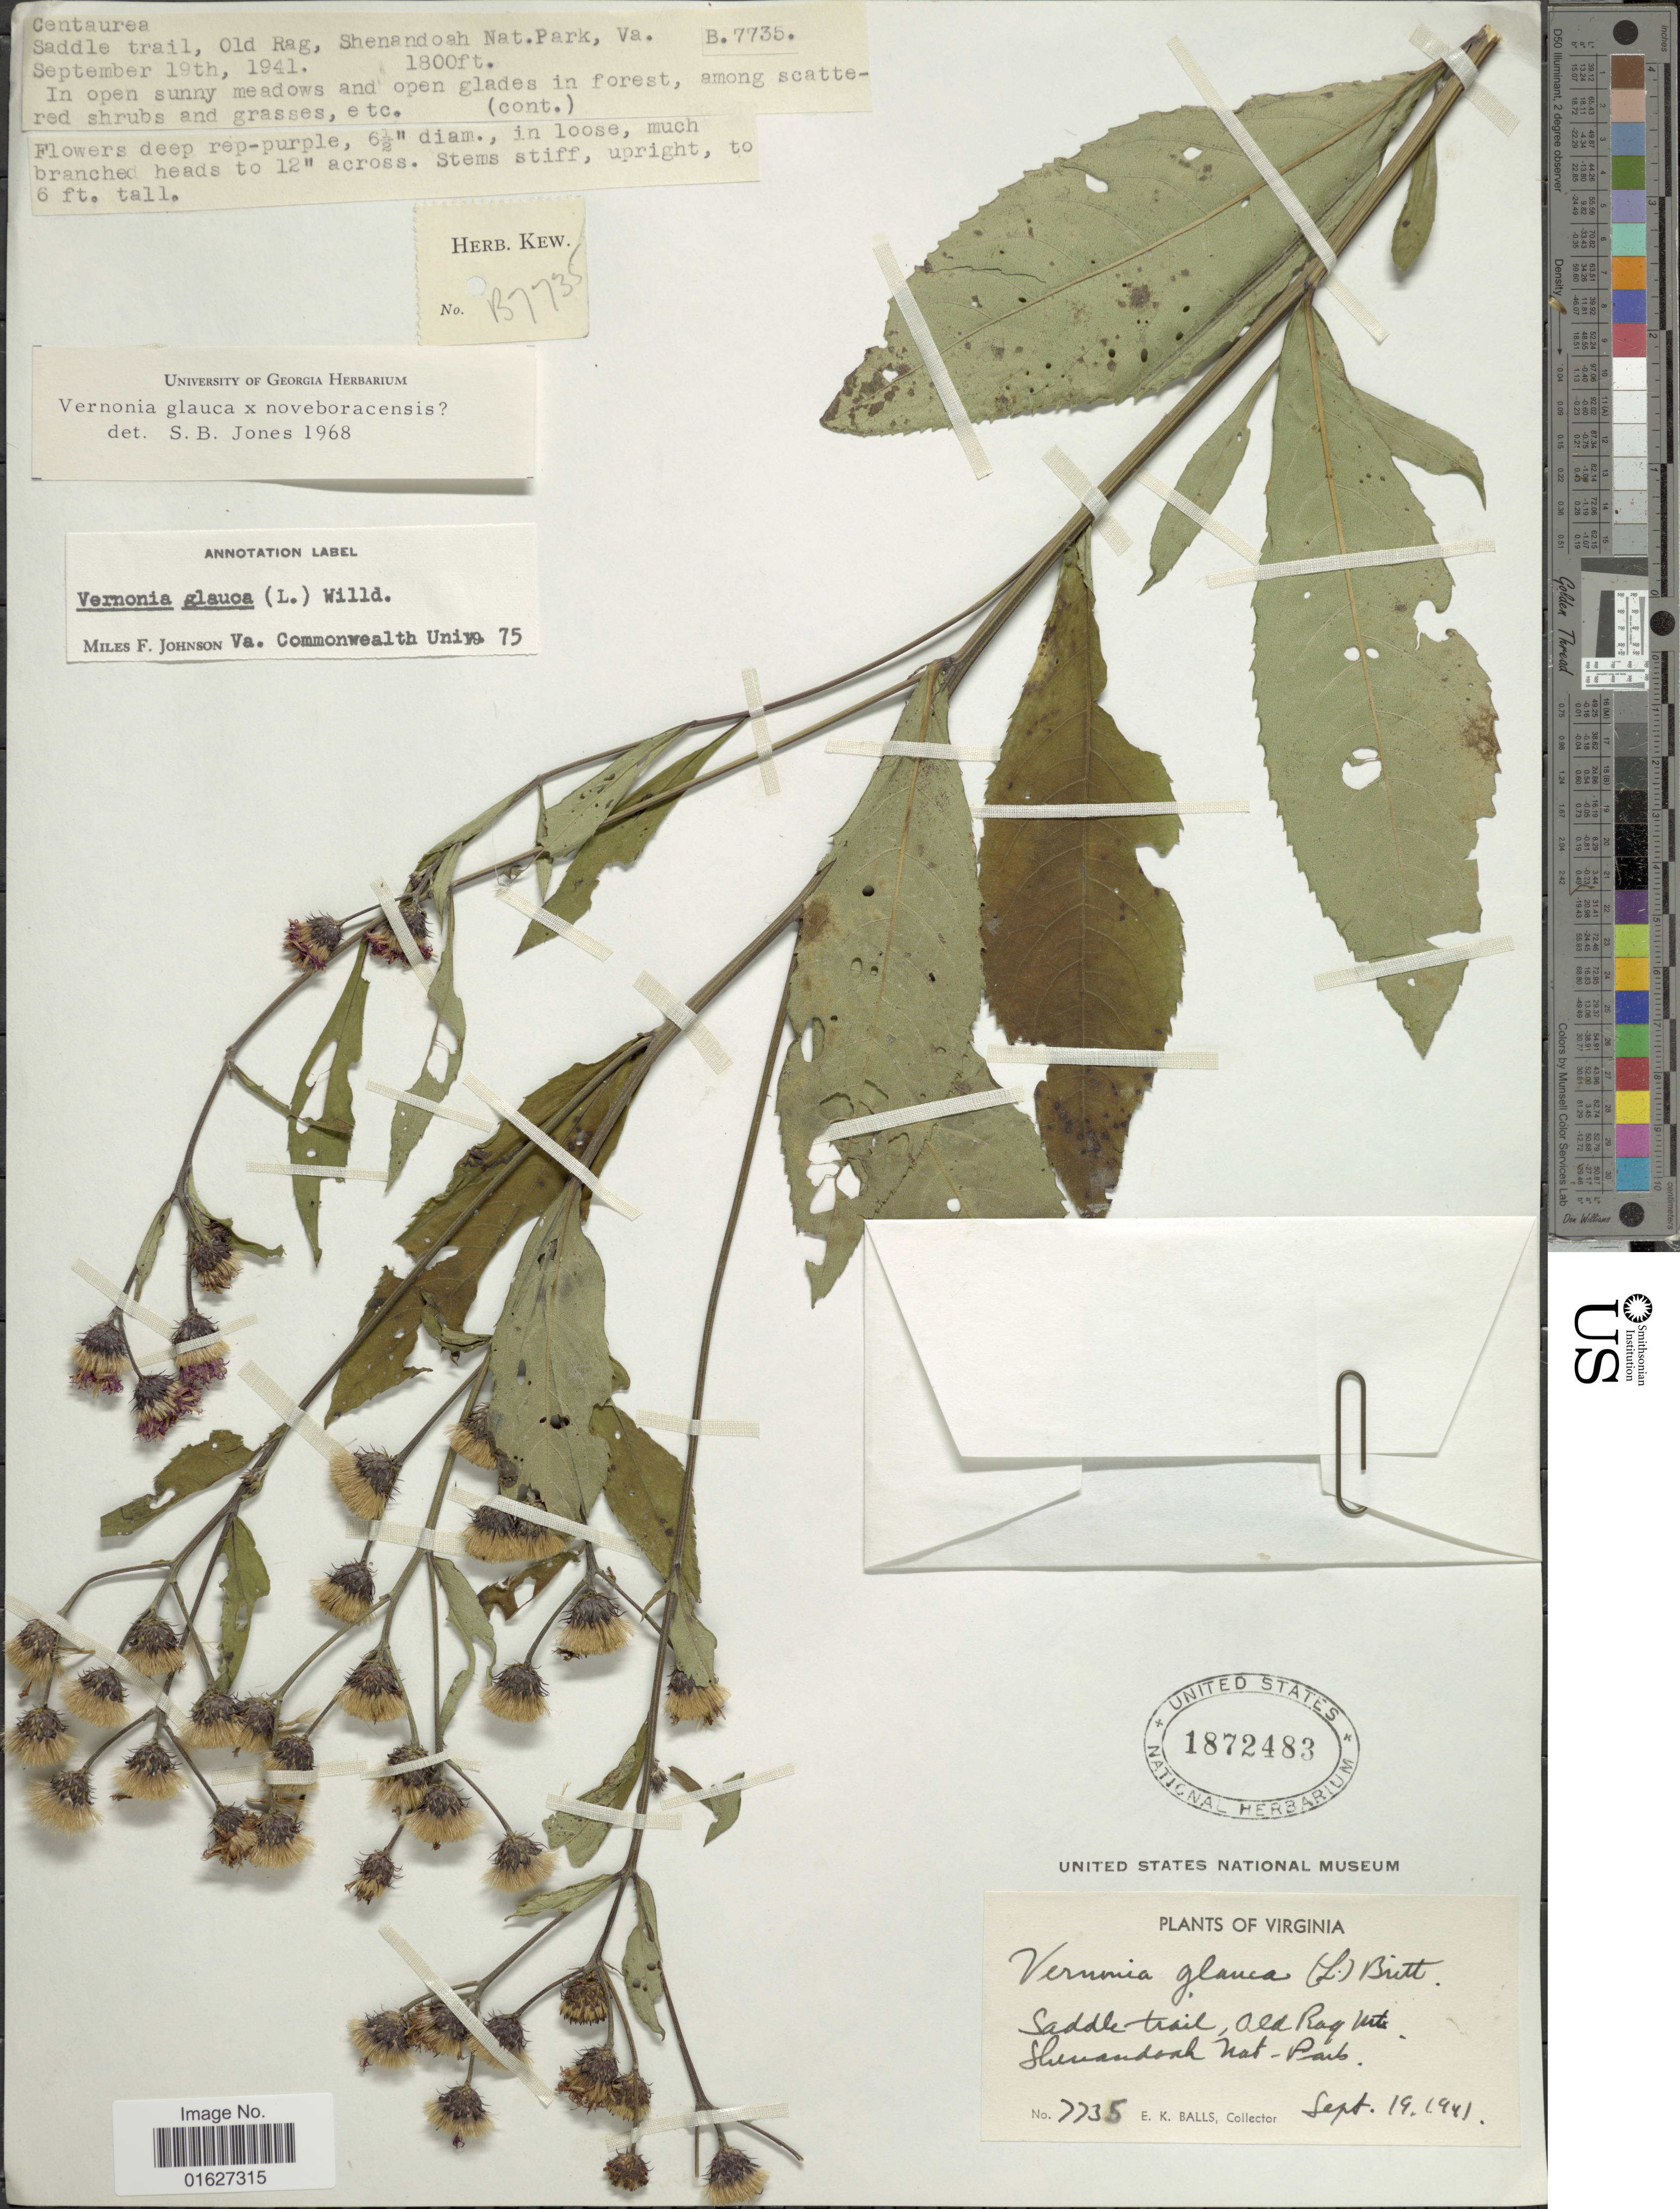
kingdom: Plantae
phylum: Tracheophyta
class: Magnoliopsida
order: Asterales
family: Asteraceae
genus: Vernonia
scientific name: Vernonia glauca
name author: (L.) Willd.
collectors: E. K. Balls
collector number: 7735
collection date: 1941-09-19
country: United States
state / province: Virginia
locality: Virginia. Saddle trail, Old Rag Mt. Shenandoah Nat. Park.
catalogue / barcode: US 1872483